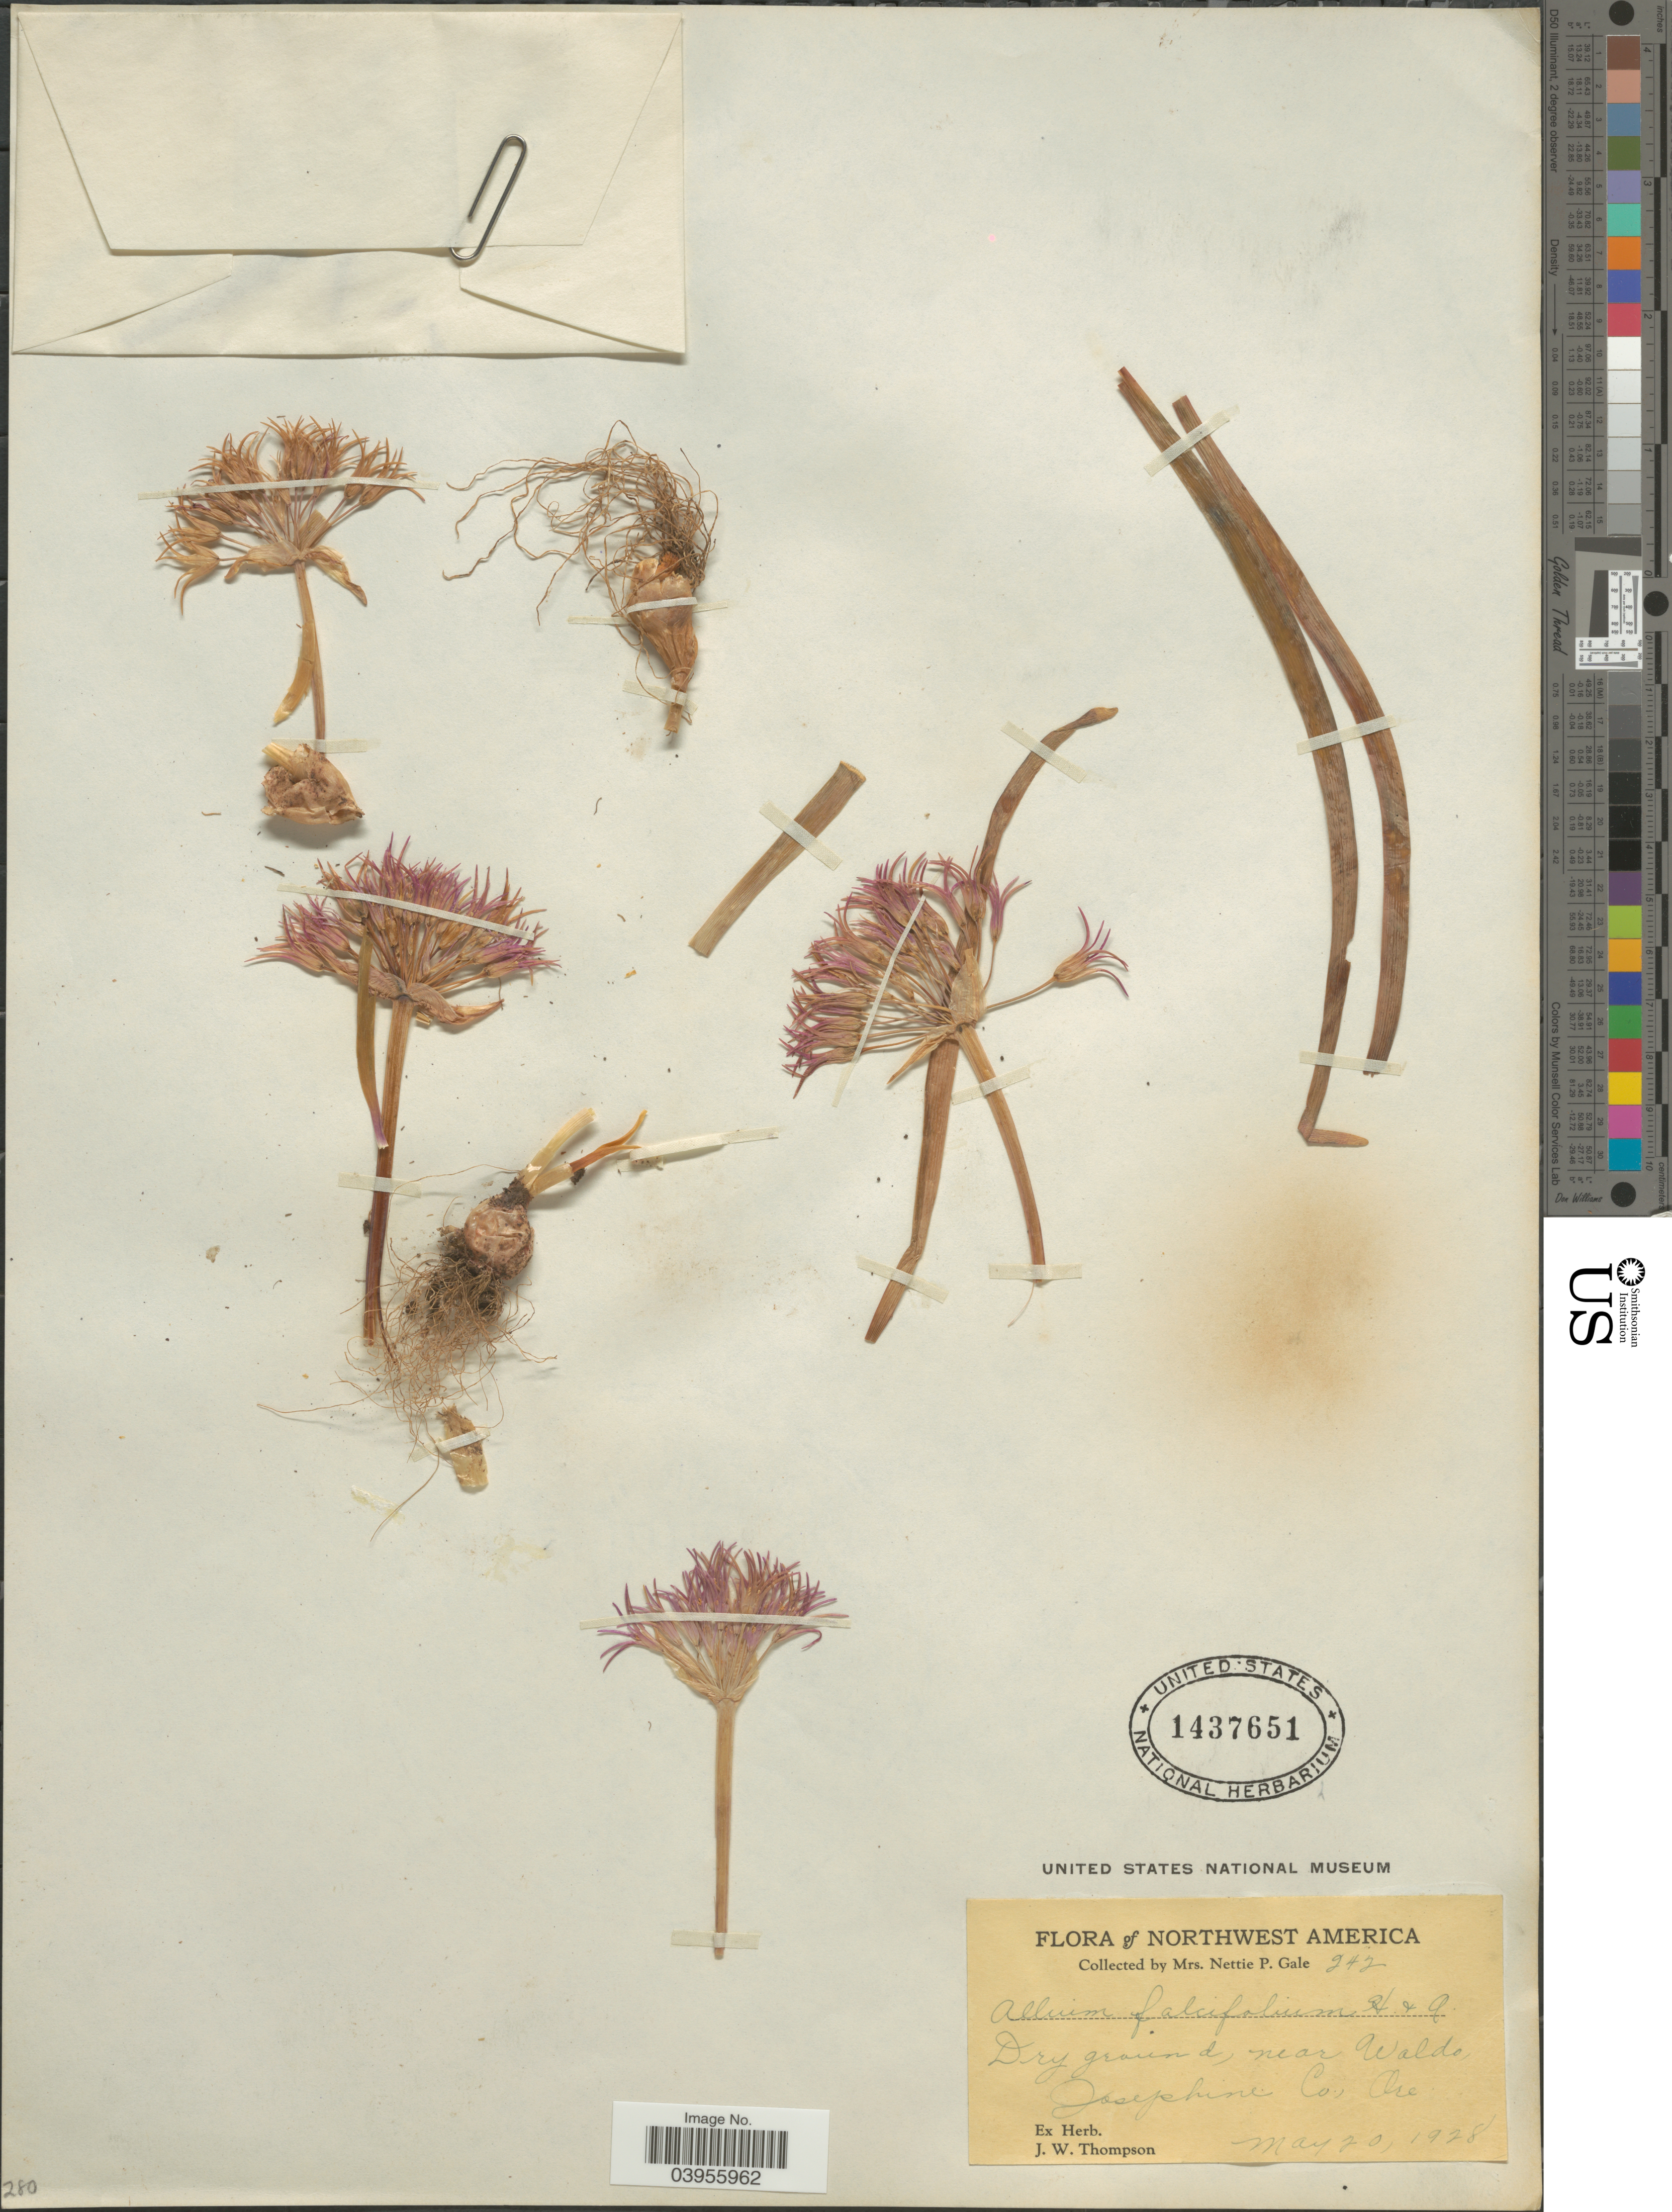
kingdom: Plantae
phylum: Tracheophyta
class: Liliopsida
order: Asparagales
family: Amaryllidaceae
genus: Allium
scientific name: Allium falcifolium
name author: Hook. & Arn.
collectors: N. Gale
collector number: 242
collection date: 1928-05-20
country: United States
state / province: Oregon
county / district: Josephine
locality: Dry ground, near Waldo, Josephine Co.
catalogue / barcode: US 1437651